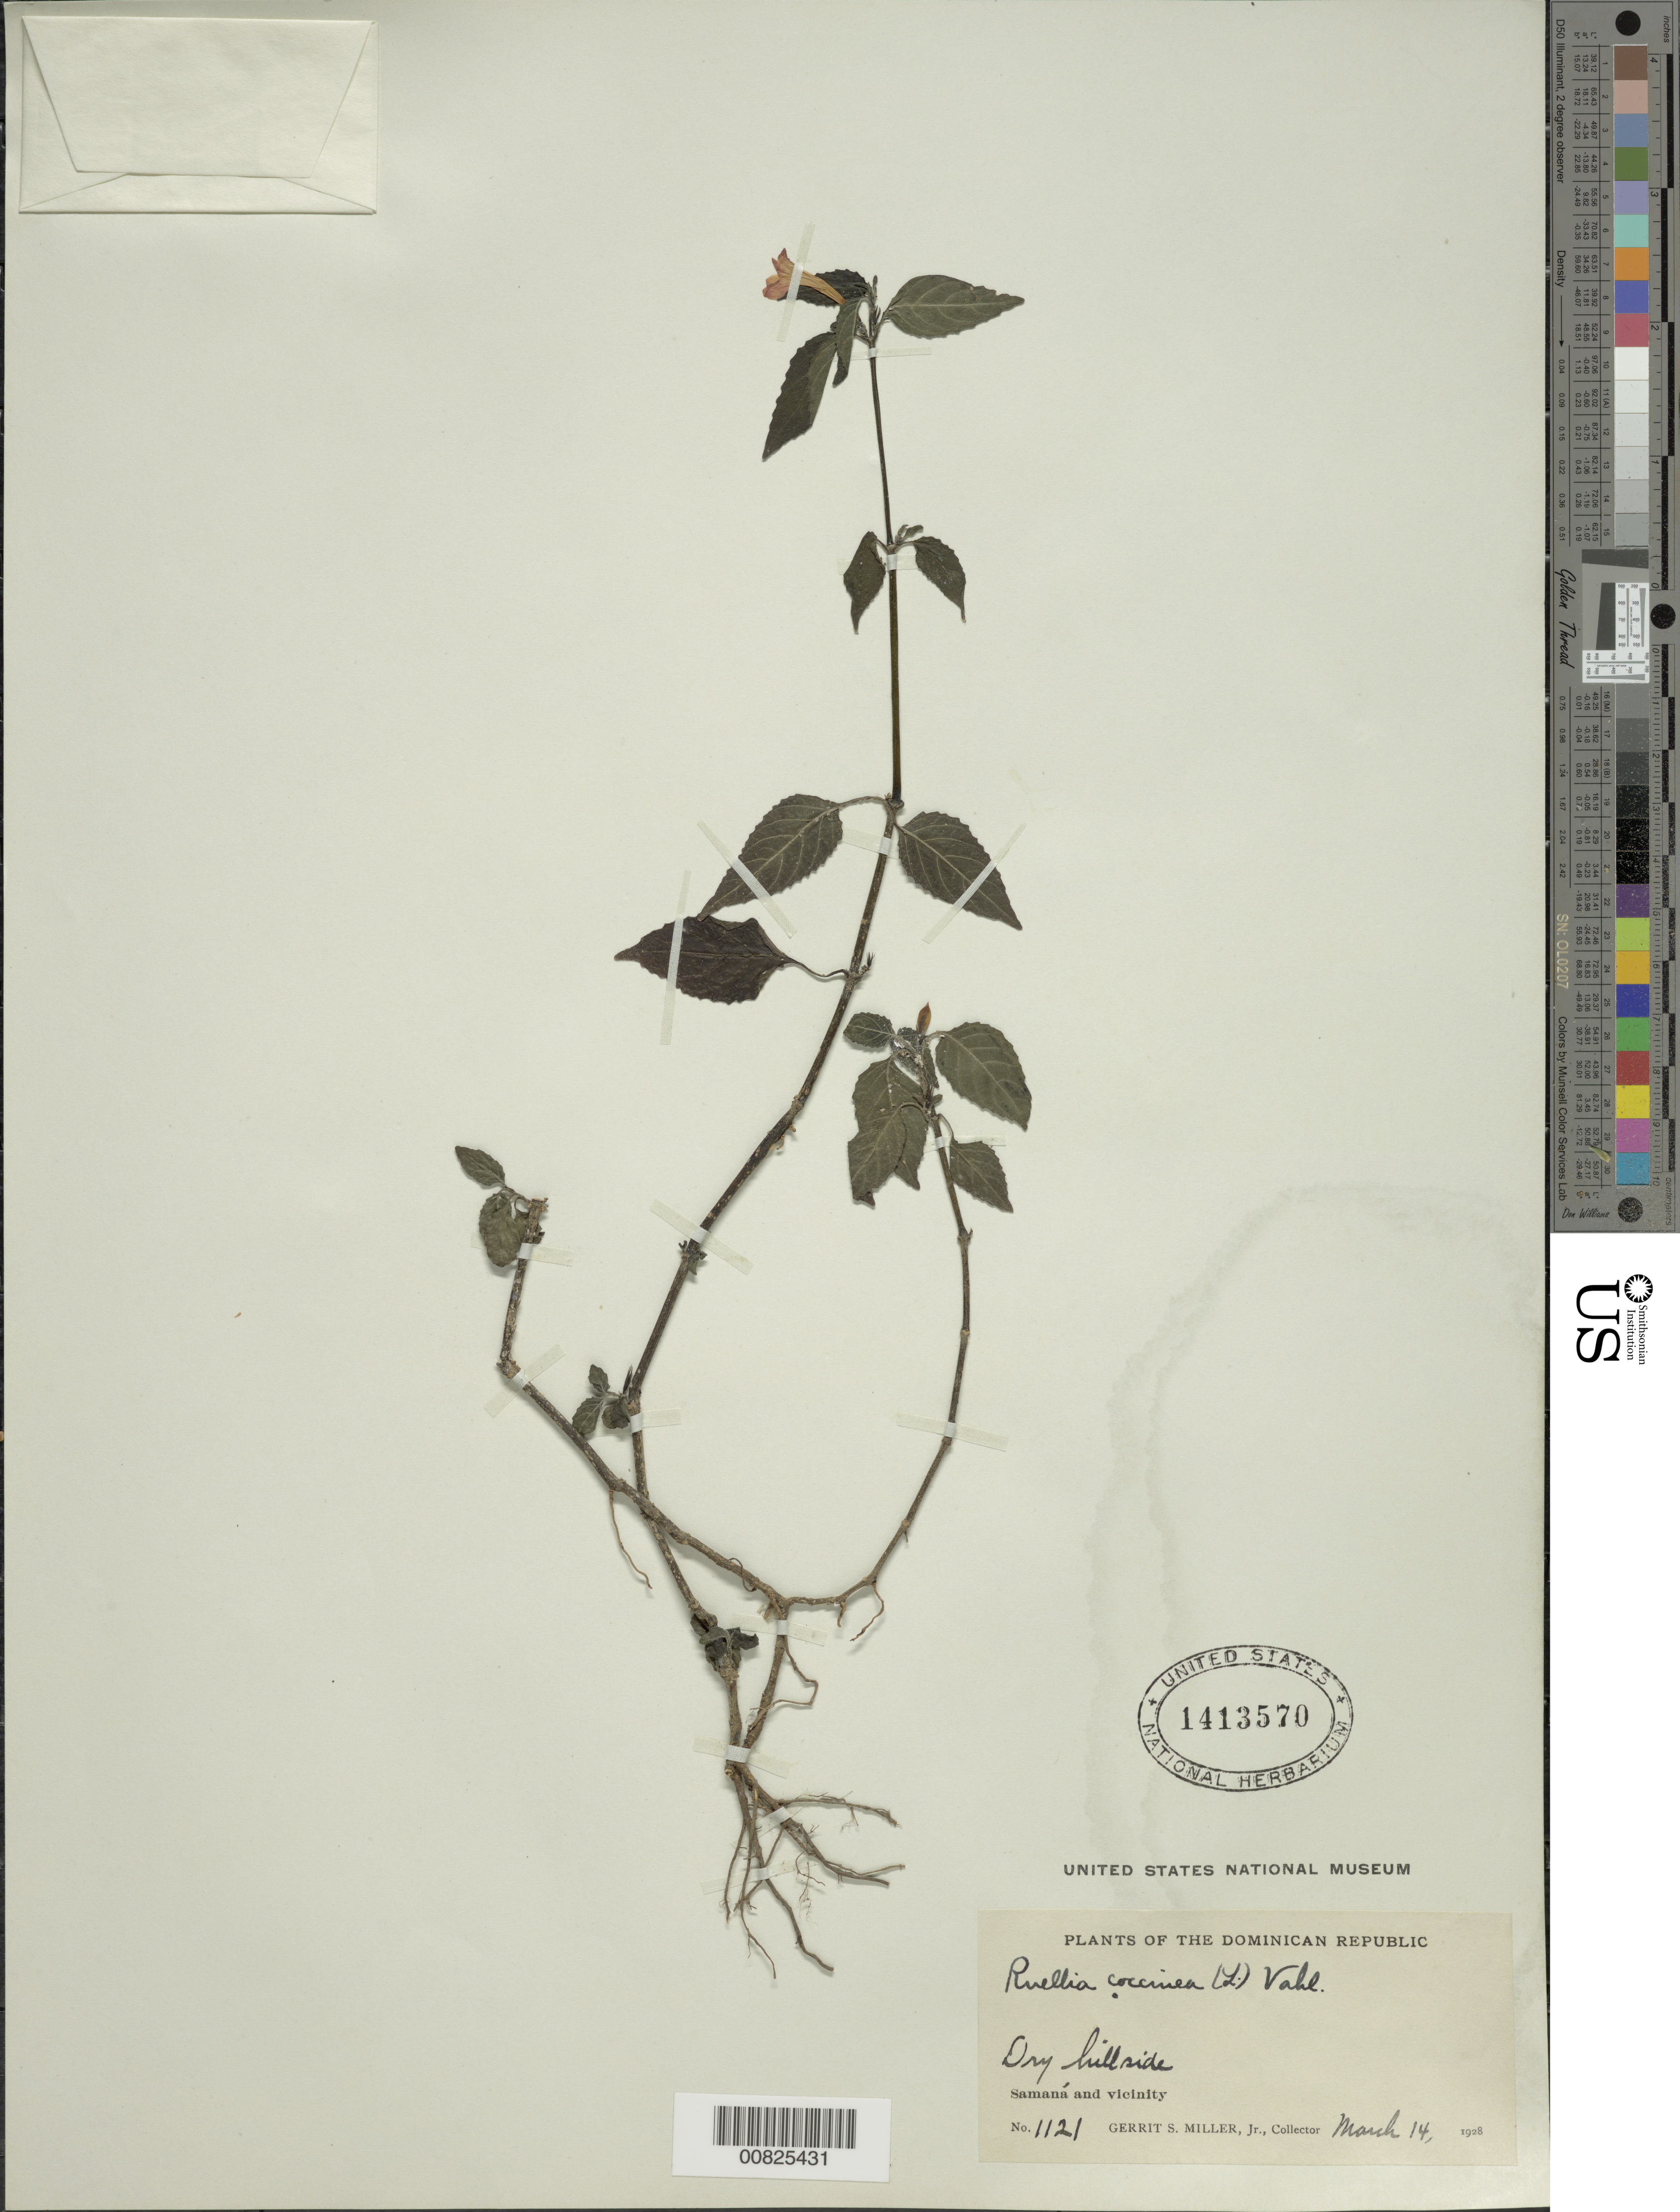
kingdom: Plantae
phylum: Tracheophyta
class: Magnoliopsida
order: Lamiales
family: Acanthaceae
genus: Ruellia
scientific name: Ruellia coccinea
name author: (L.) Vahl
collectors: G. S. Miller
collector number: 1121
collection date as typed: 14 Mar 1928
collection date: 1928-03-14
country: Dominican Republic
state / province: Samana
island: Hispaniola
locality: Samaná and vicinity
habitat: Dry hillside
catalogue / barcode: US 1413570